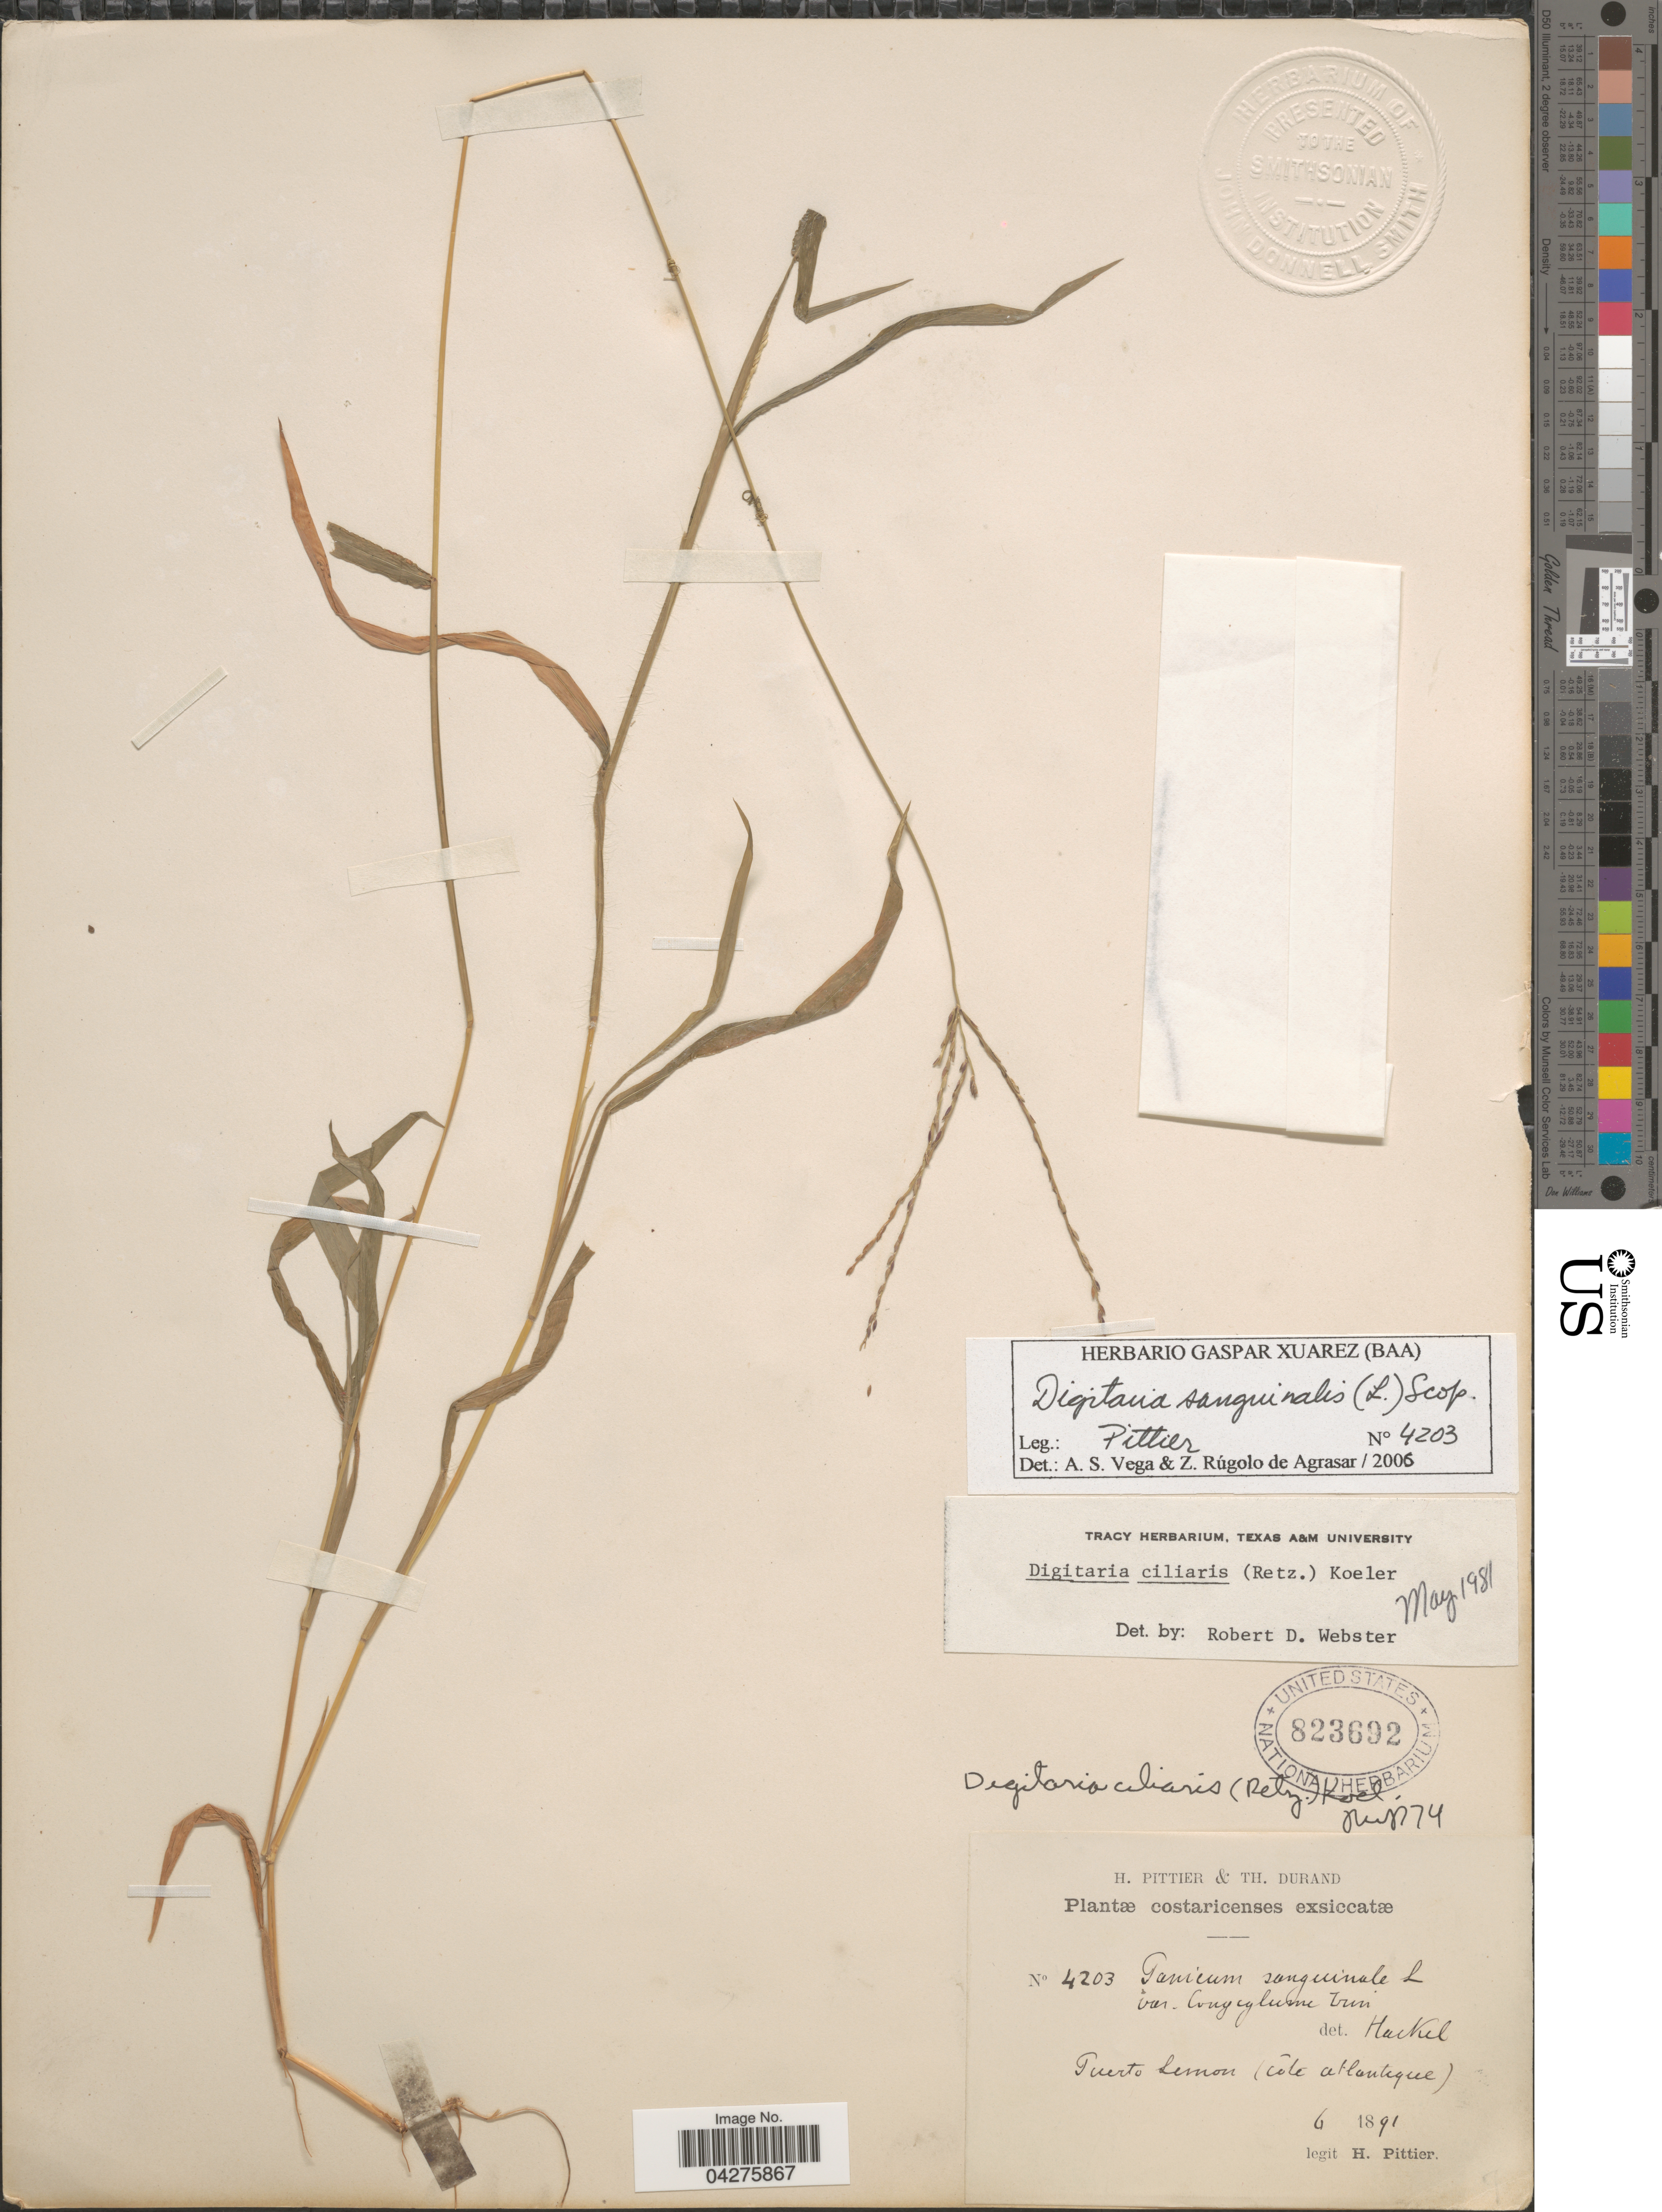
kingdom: Plantae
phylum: Tracheophyta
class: Liliopsida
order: Poales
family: Poaceae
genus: Digitaria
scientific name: Digitaria sanguinalis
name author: (L.) Scop.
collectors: H. F. Pittier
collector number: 4203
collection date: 1891-06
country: Costa Rica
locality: Puerto Limon (Côte atlantique).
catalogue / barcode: US 823692